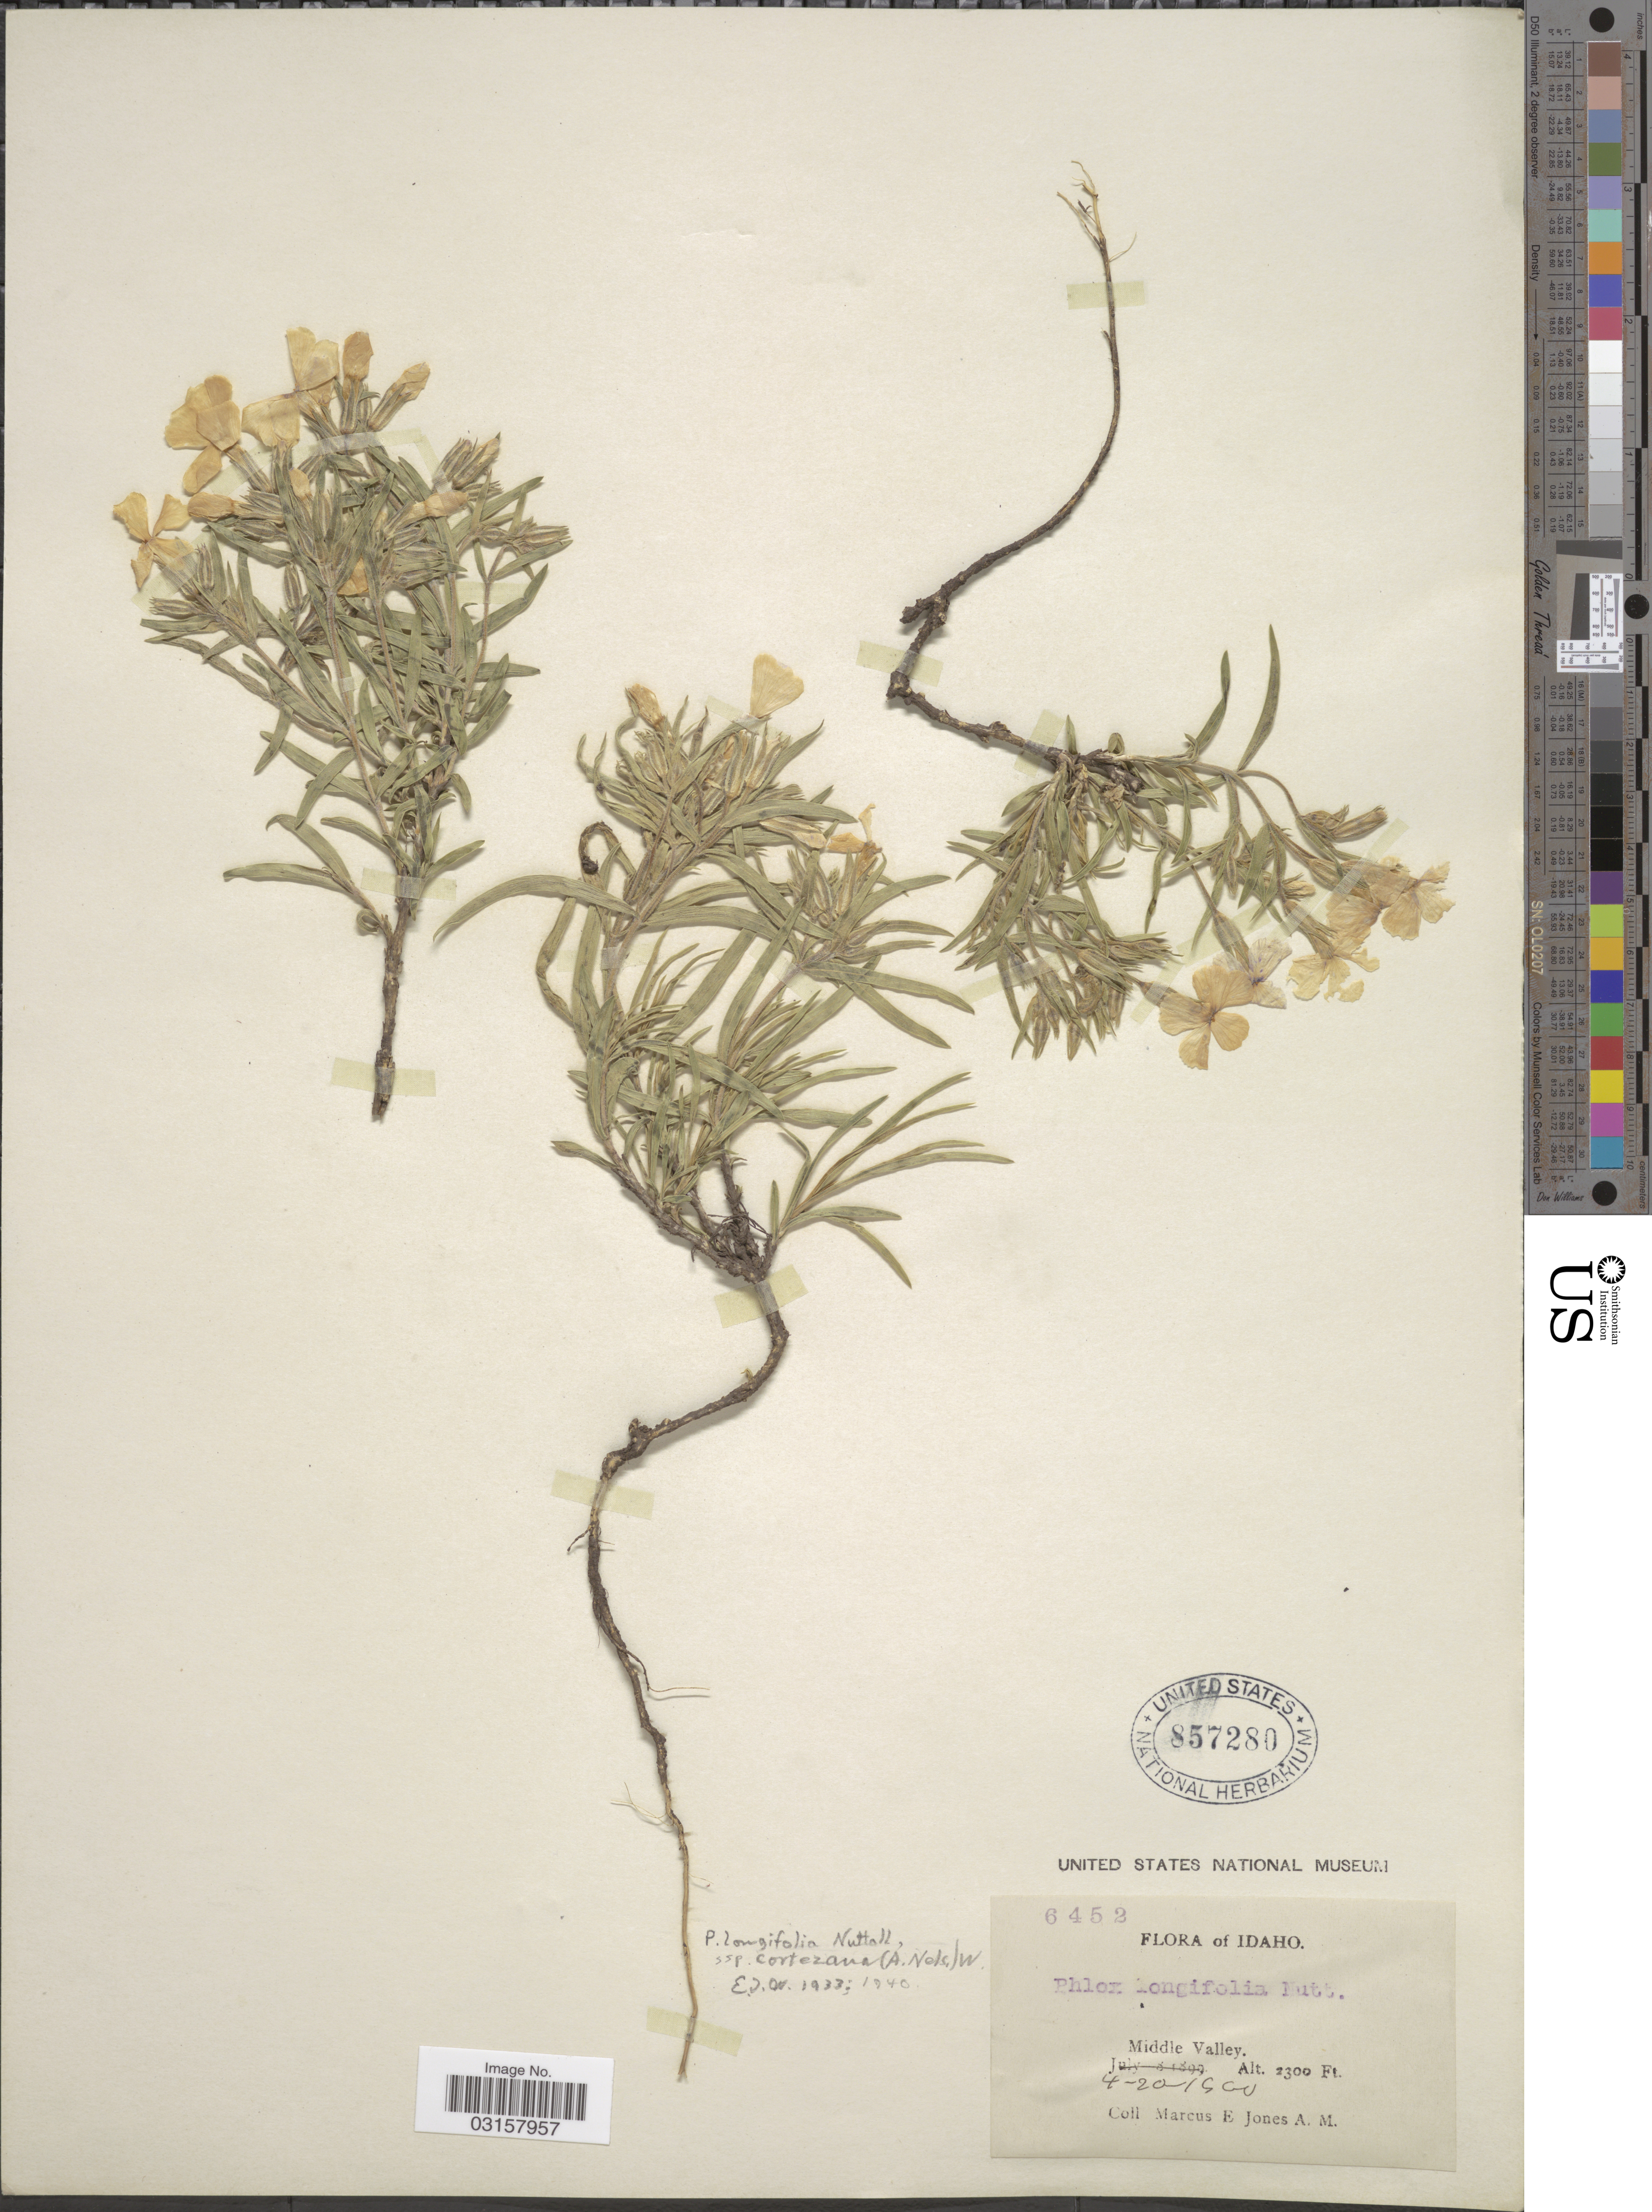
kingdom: Plantae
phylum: Tracheophyta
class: Magnoliopsida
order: Ericales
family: Polemoniaceae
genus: Phlox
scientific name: Phlox longifolia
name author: Nutt.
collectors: M. E. Jones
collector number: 6452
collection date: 1900-04-20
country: United States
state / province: Idaho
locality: Middle Valley.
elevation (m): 701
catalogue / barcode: US 857280